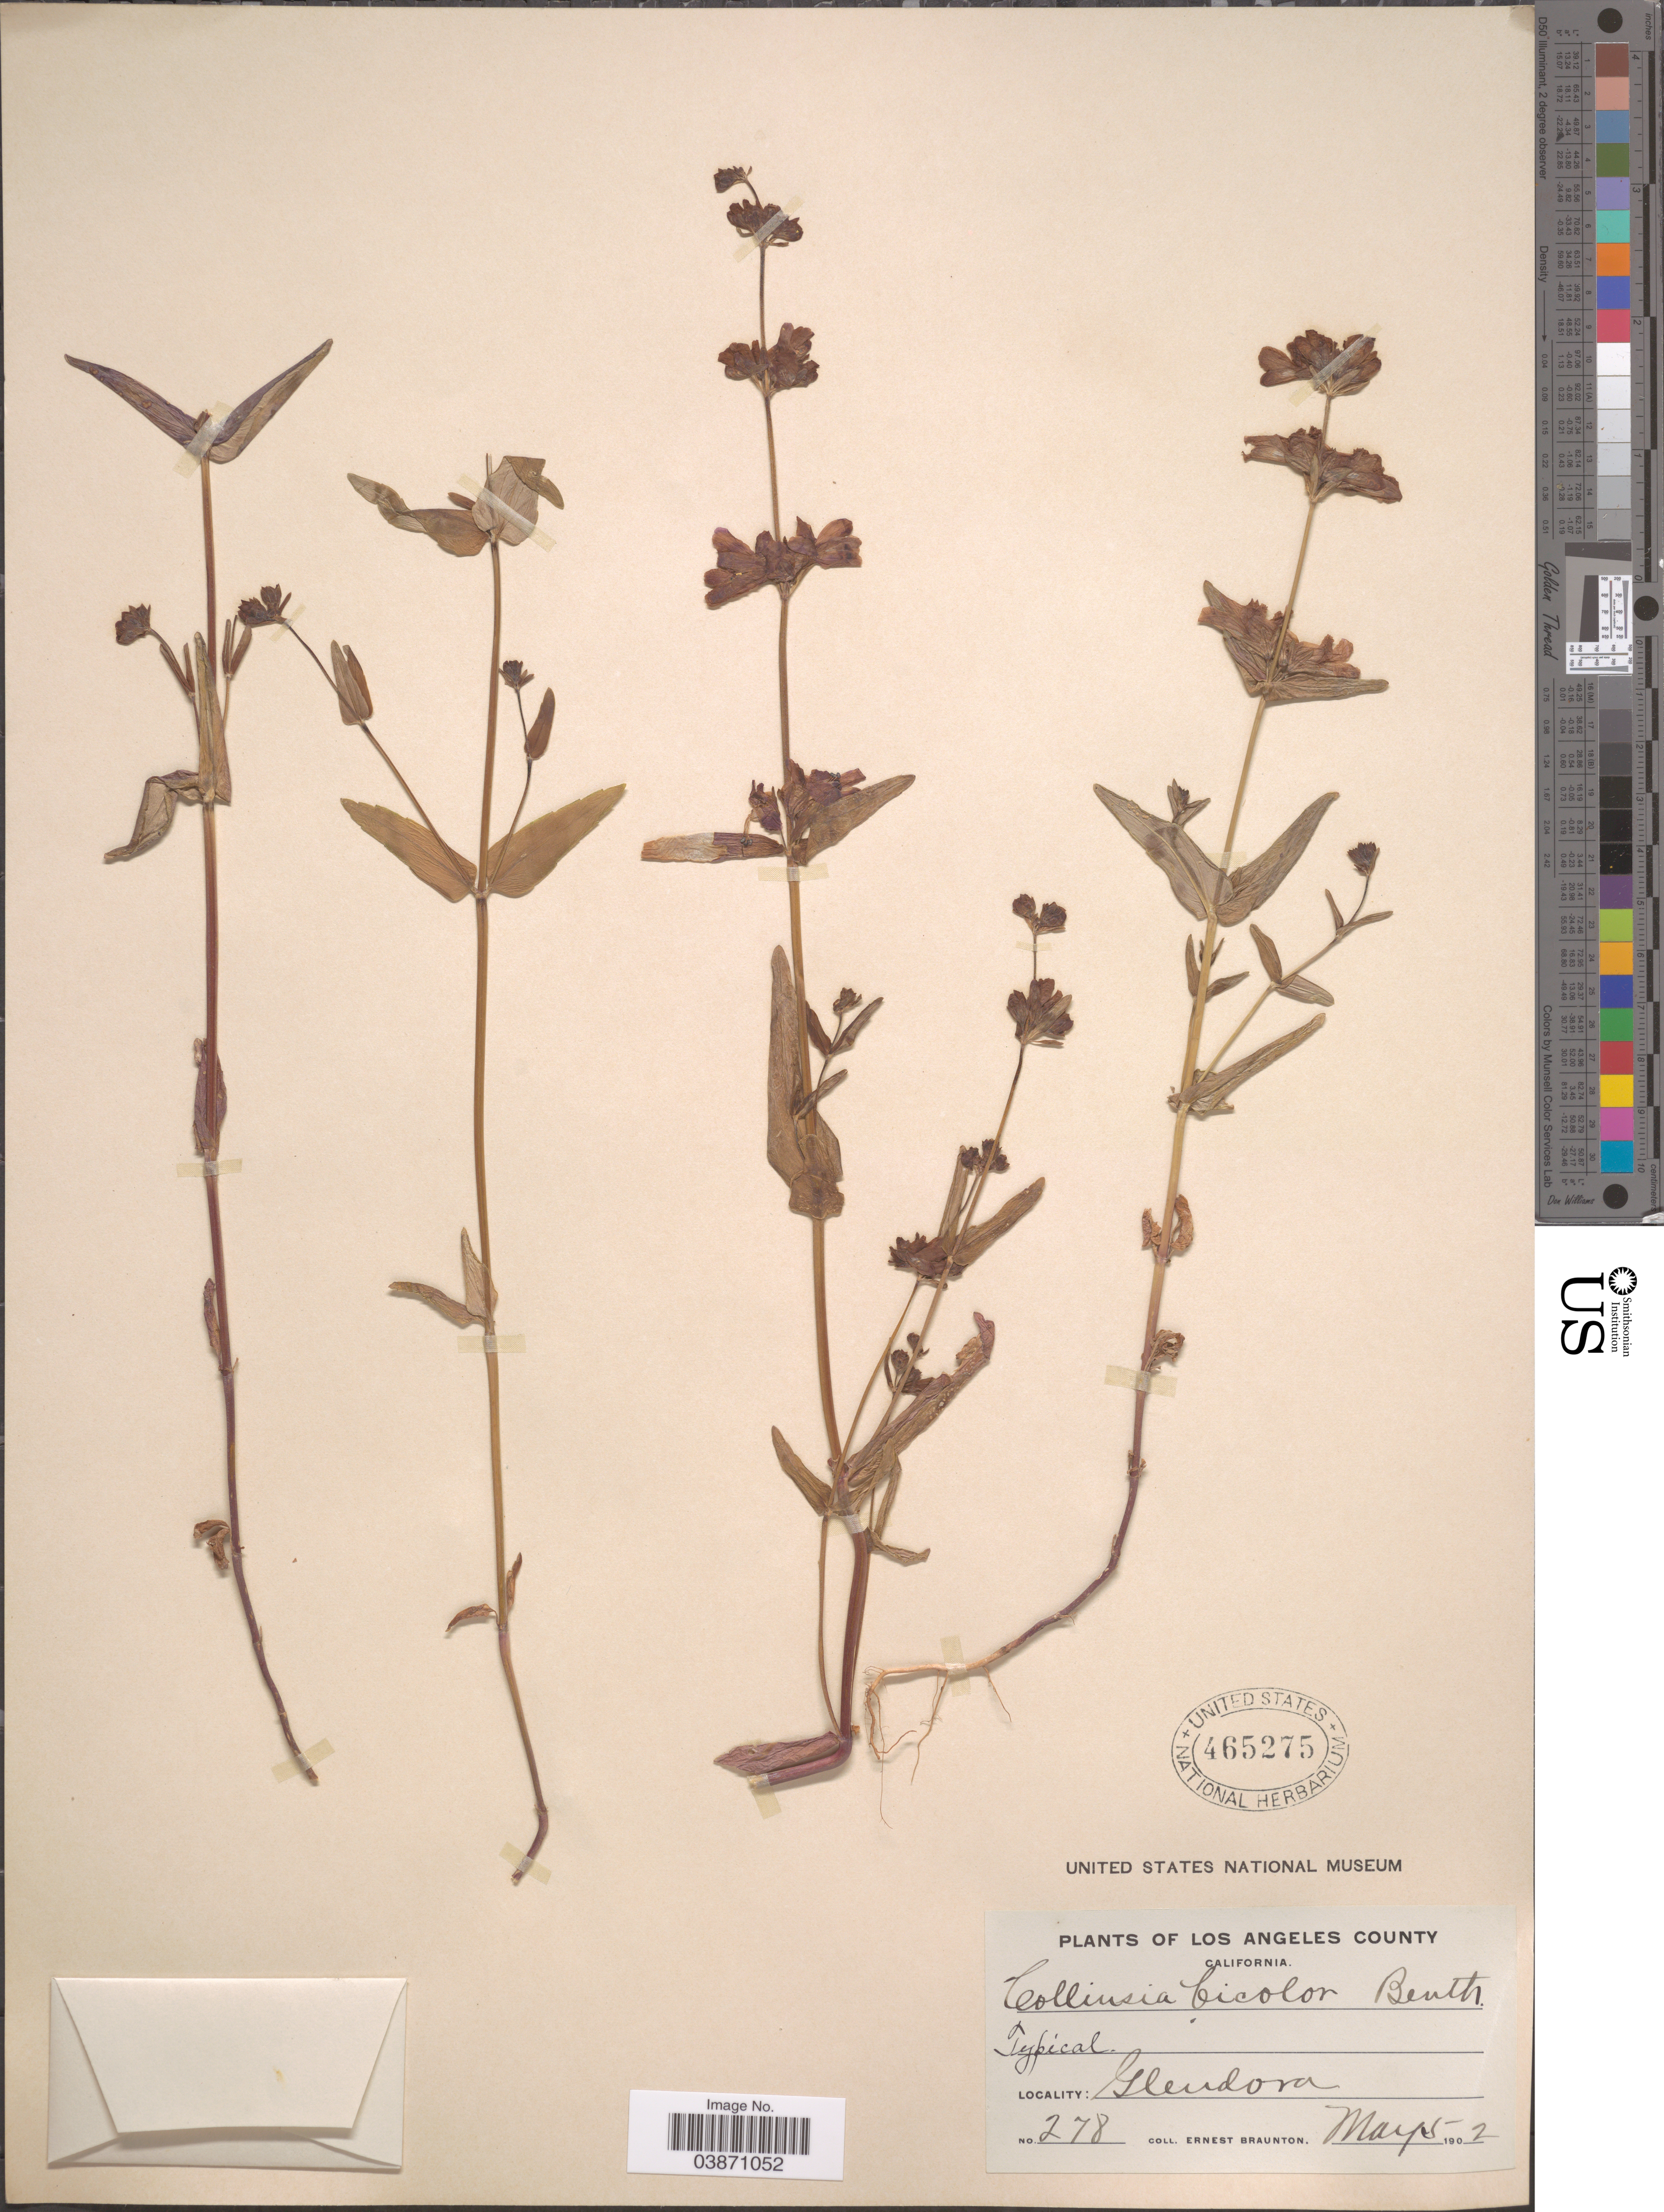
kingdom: Plantae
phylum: Tracheophyta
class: Magnoliopsida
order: Lamiales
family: Plantaginaceae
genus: Collinsia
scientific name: Collinsia bicolor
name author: Raf.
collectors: E. Braunton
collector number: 278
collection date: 1902-05-05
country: United States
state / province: California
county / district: Los Angeles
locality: Los Angeles County. Glendora.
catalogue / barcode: US 465275